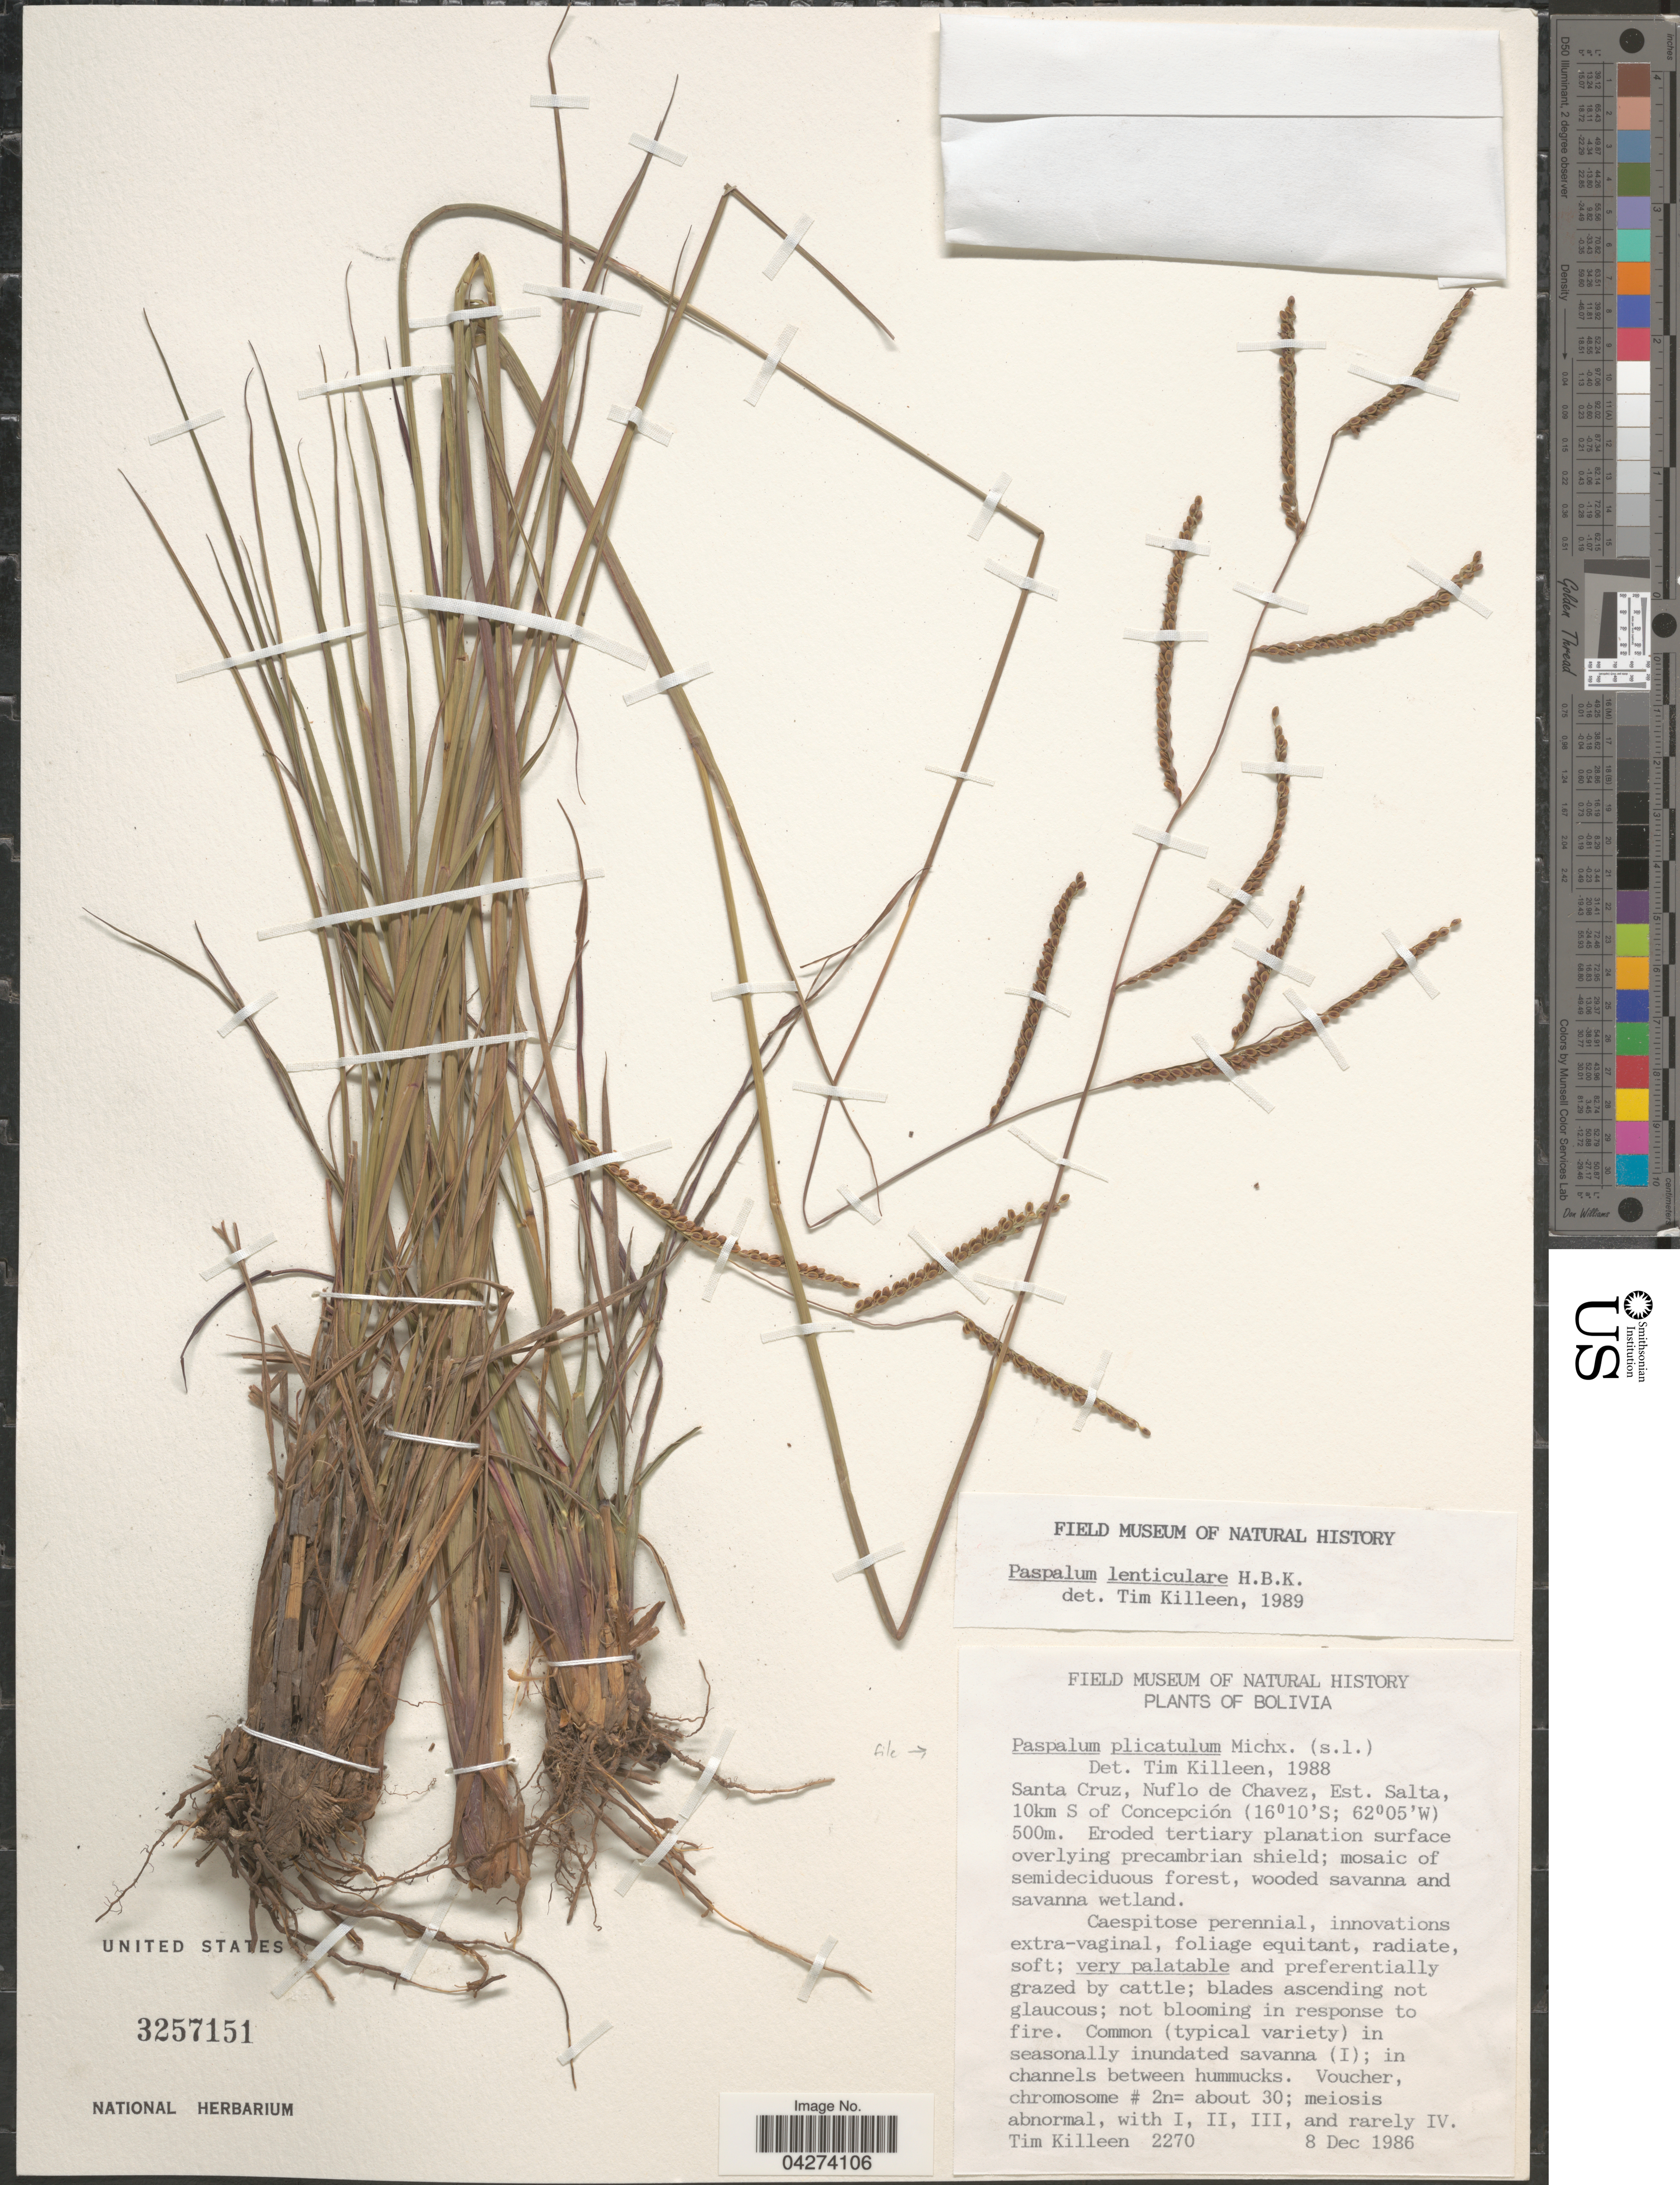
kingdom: Plantae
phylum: Tracheophyta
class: Liliopsida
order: Poales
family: Poaceae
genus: Paspalum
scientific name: Paspalum plicatulum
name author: Michx.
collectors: T. J. Killeen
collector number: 2270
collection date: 1986-12-08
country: Bolivia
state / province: Santa Cruz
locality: Nuflo de Chavez, Est. Salta, 10km S of Concepción.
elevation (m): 500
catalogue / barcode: US 3257151